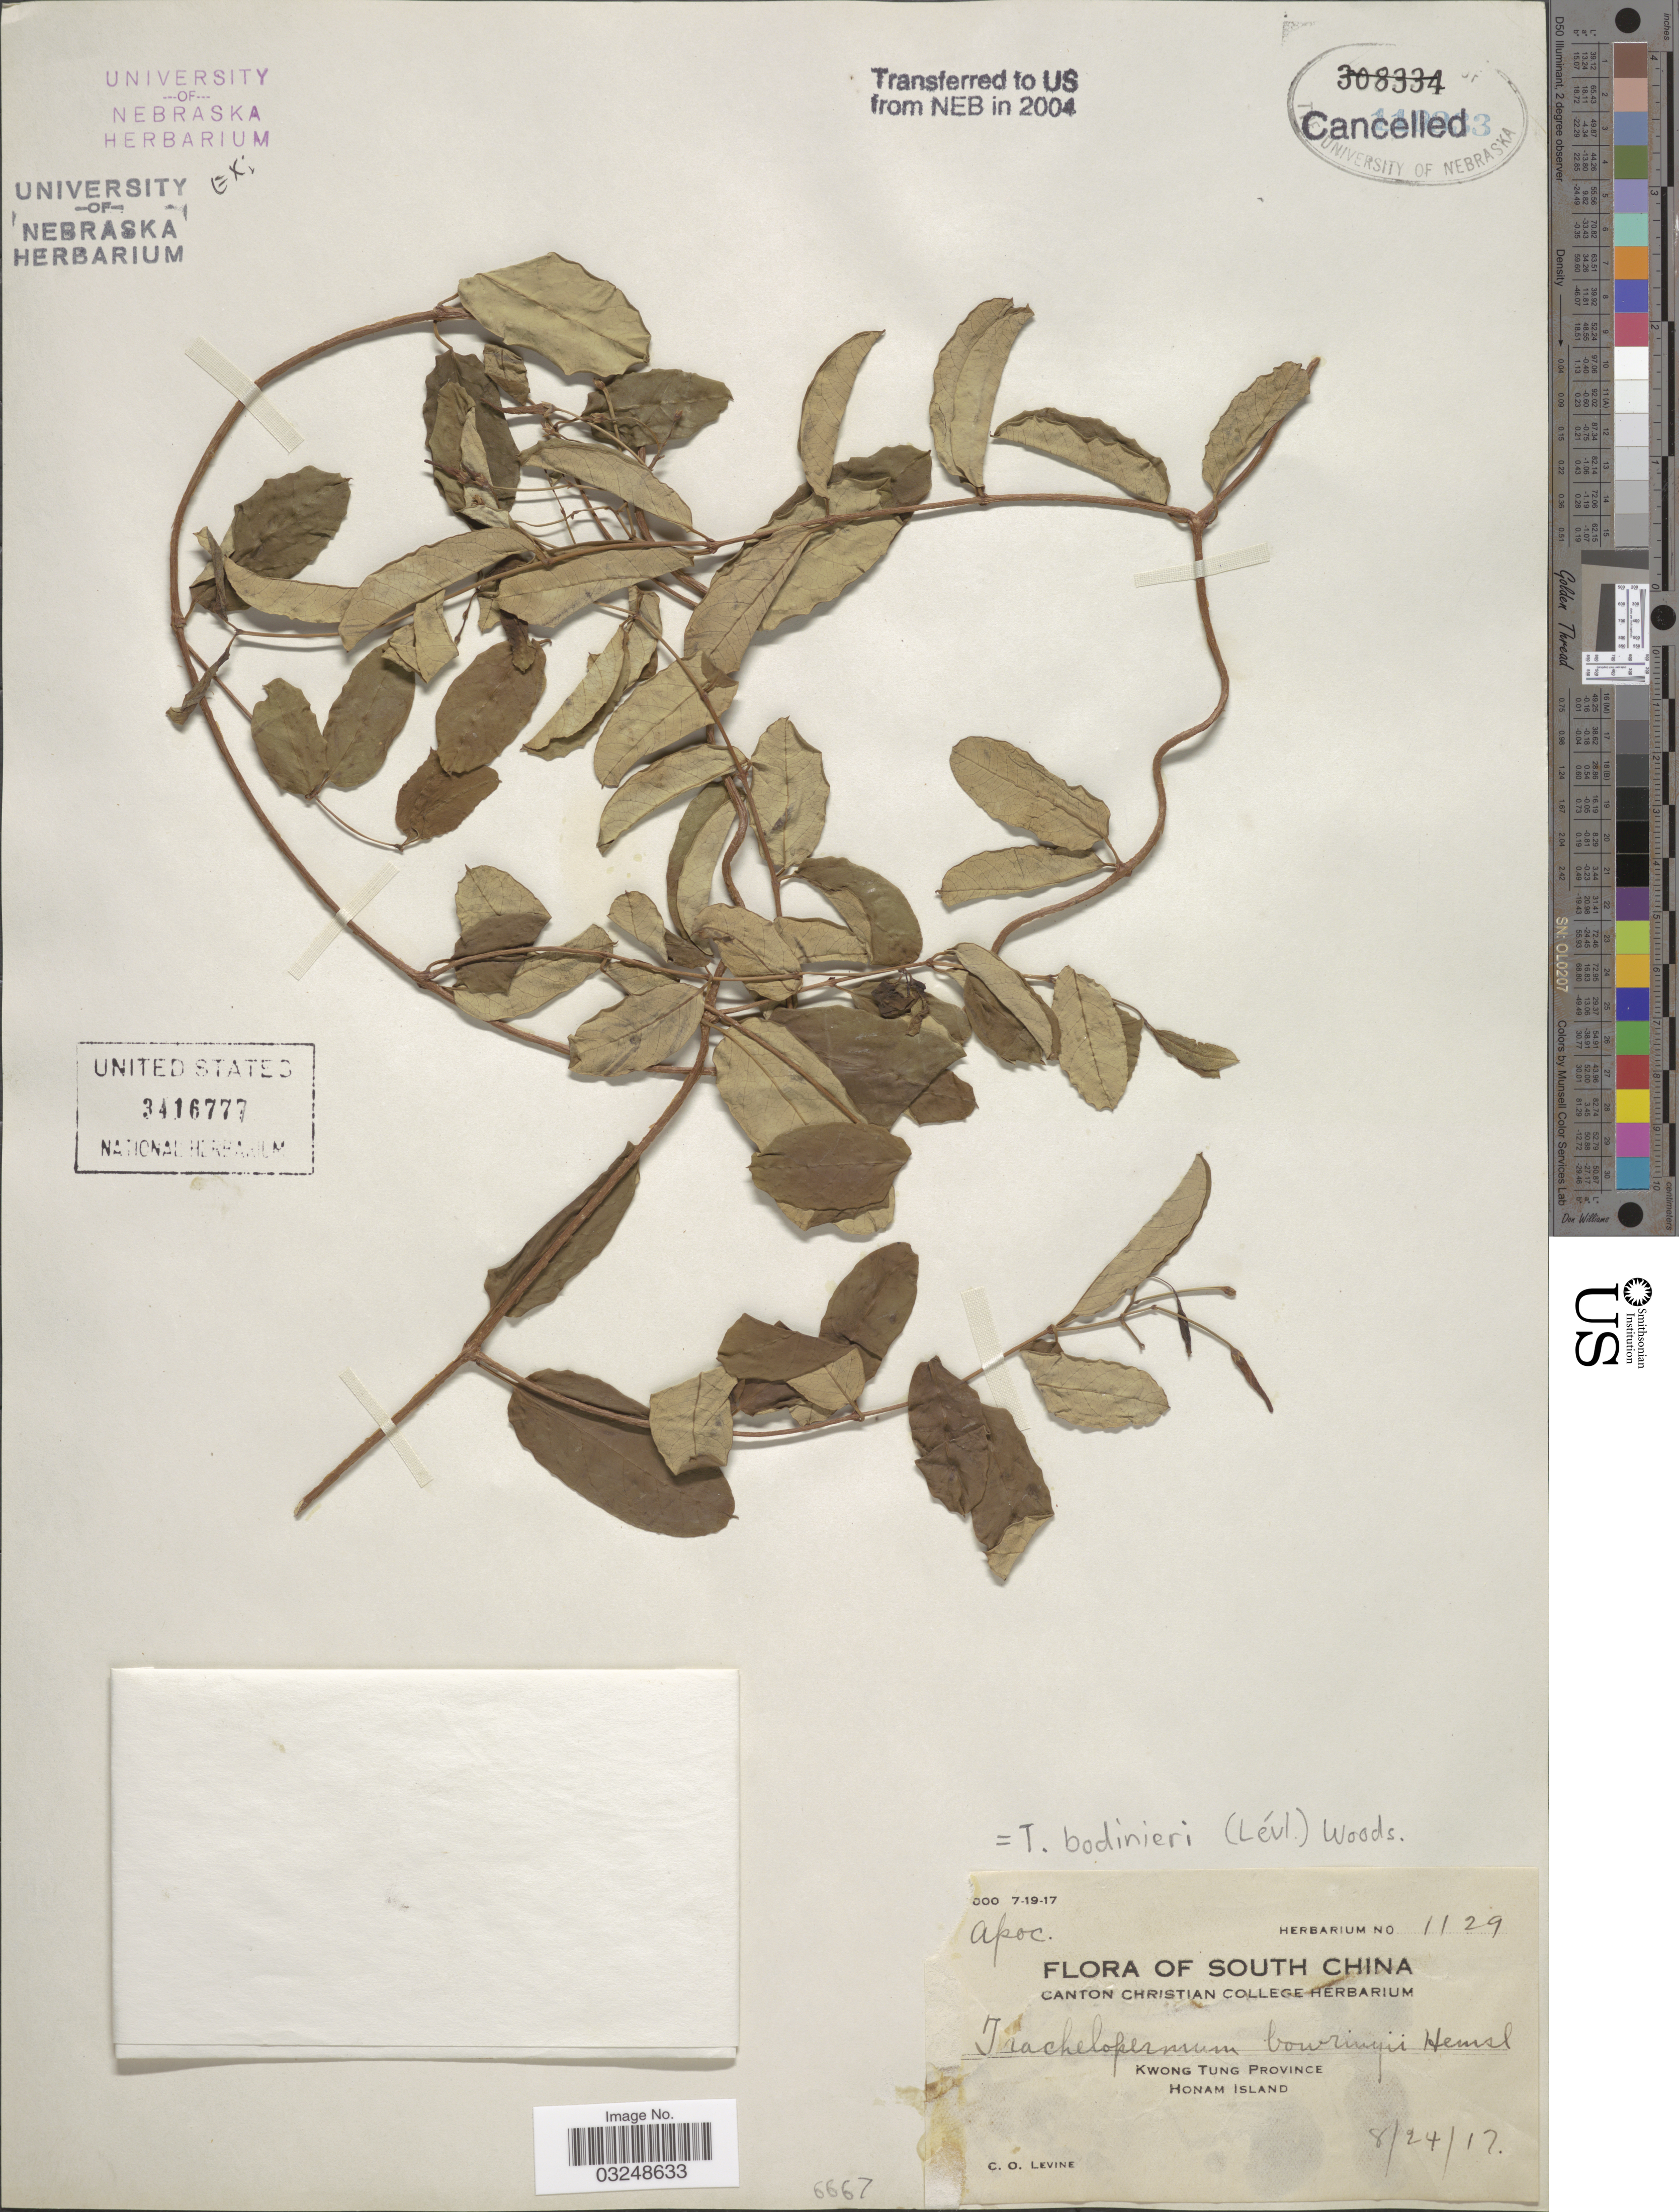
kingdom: Plantae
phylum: Tracheophyta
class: Magnoliopsida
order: Gentianales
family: Apocynaceae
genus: Trachelospermum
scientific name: Trachelospermum bodinieri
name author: (H. Lév.) Woodson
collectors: C. O. Levine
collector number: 1129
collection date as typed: Transcribed d/m/y: 24/8/17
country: China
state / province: Guangdong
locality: Kwong Tung Province, Honam Island.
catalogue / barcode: US 3416777